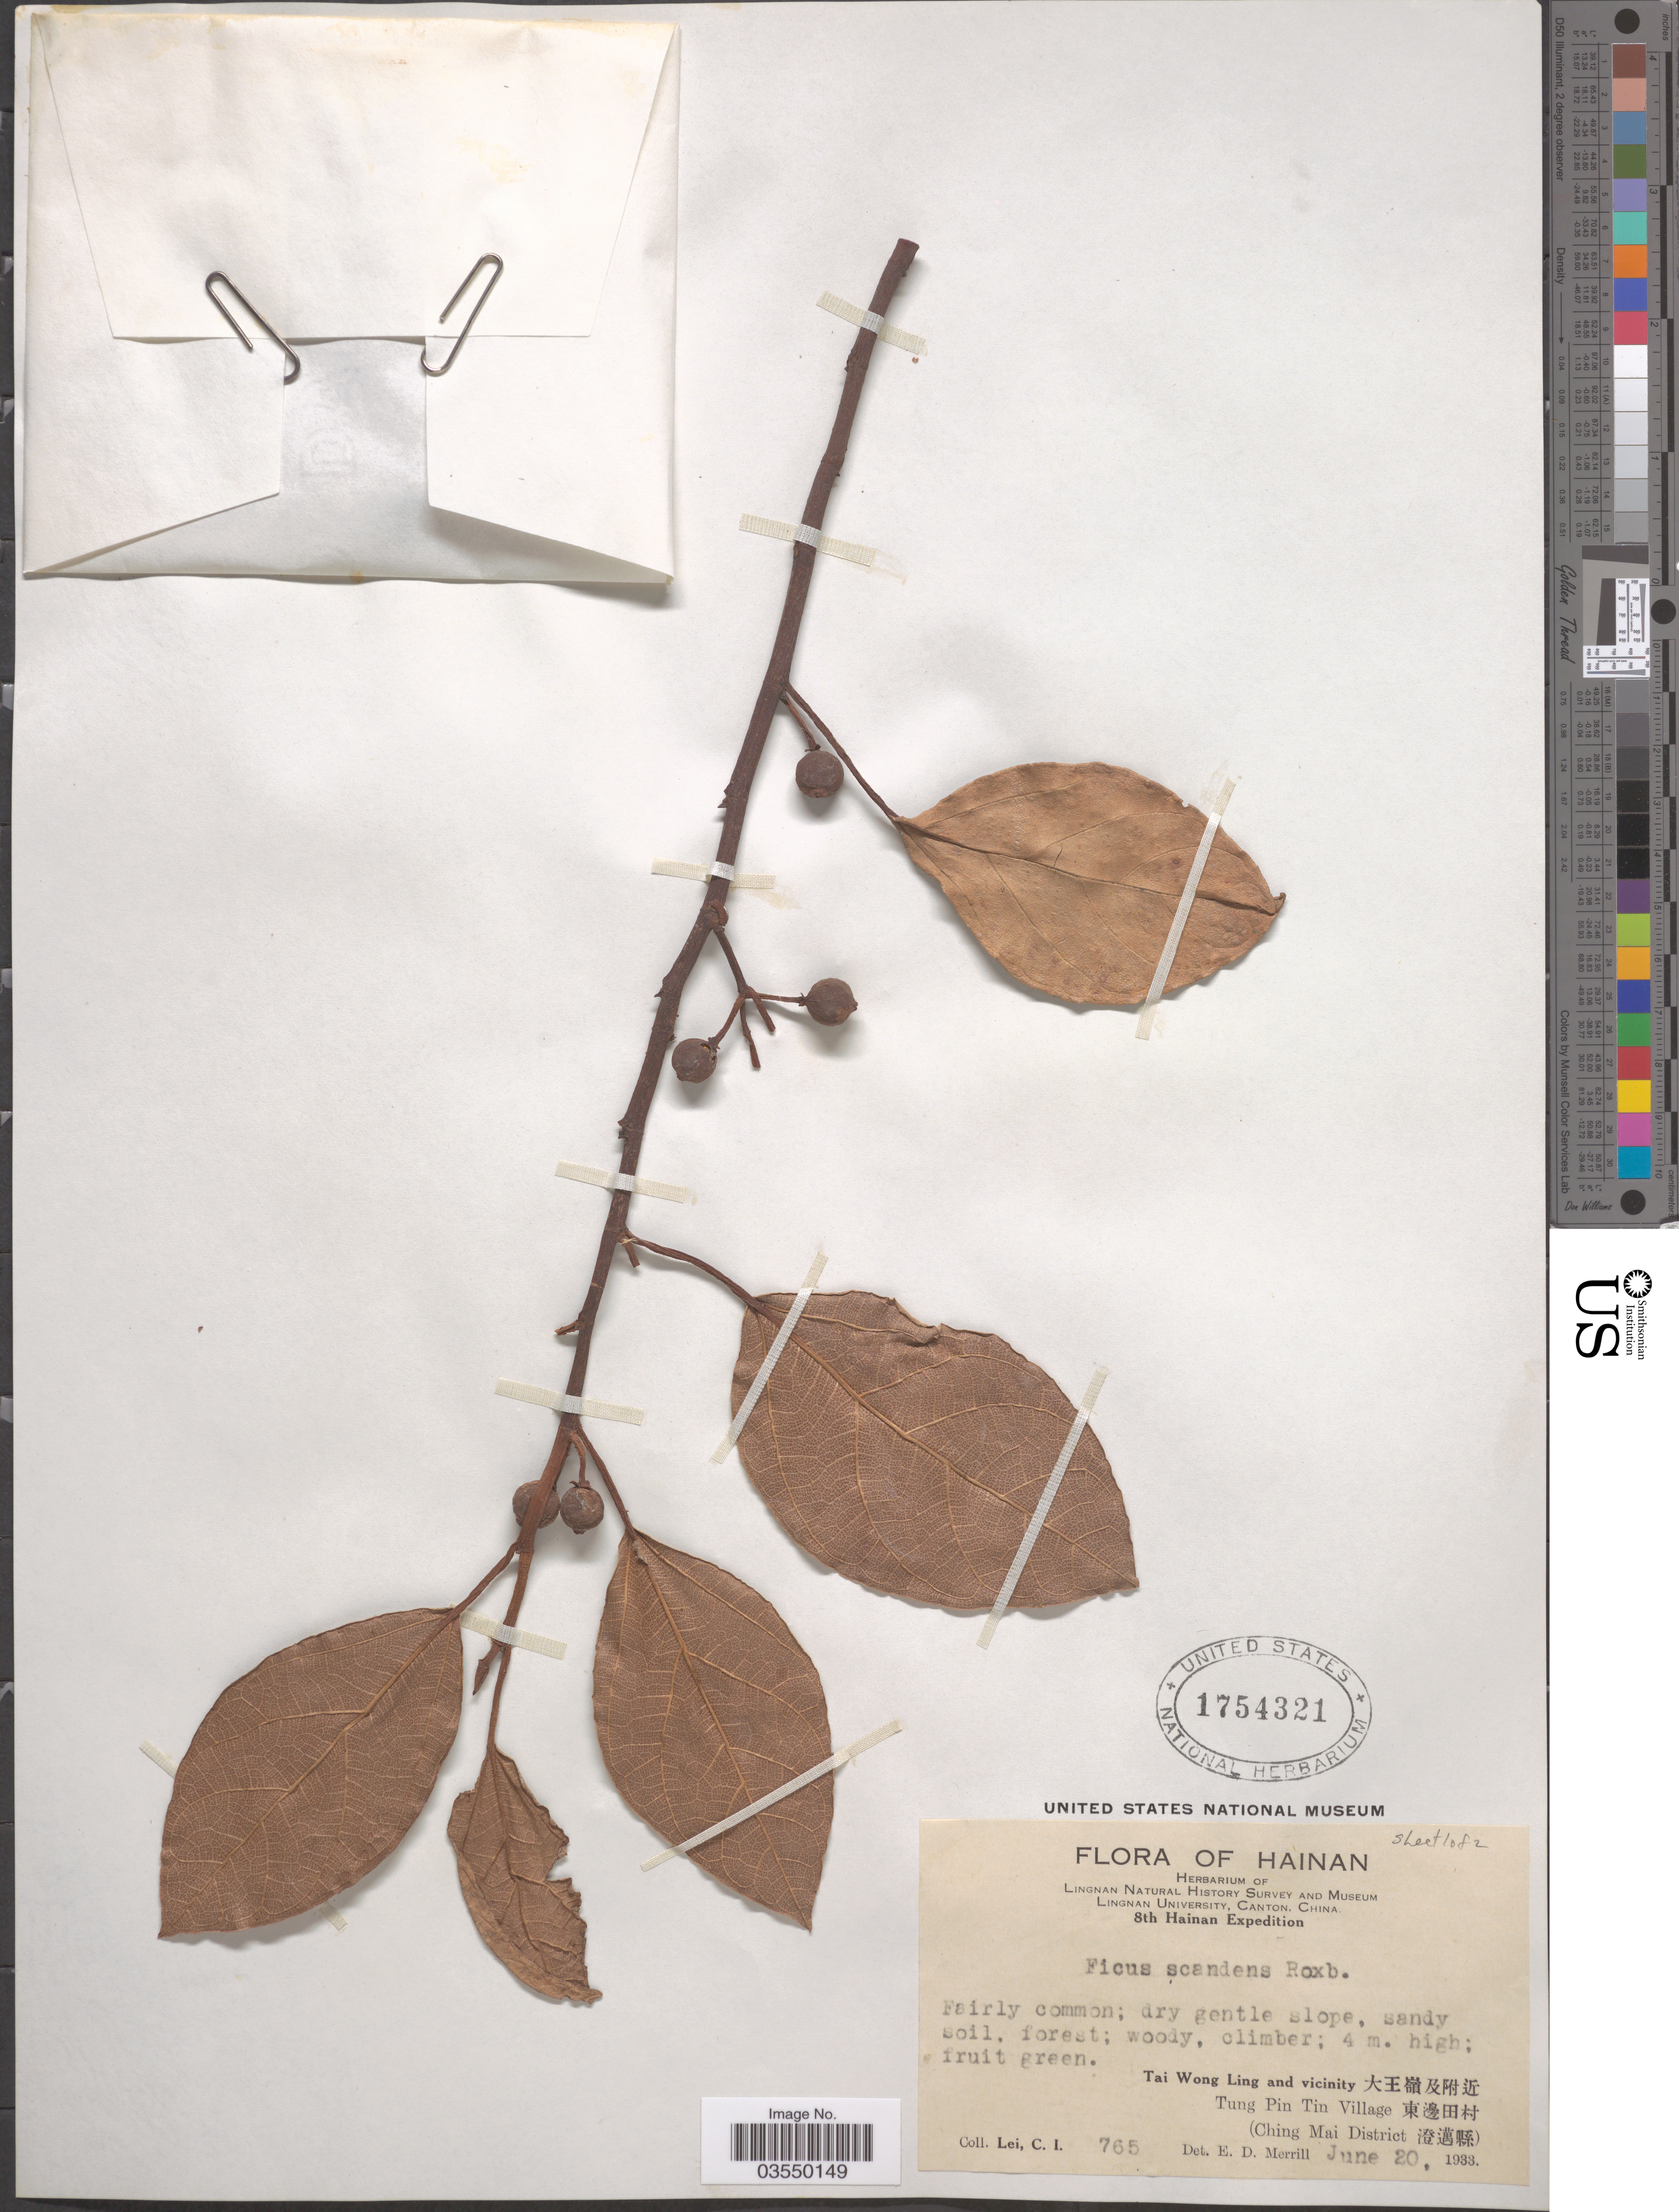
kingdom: Plantae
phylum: Tracheophyta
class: Magnoliopsida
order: Rosales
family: Moraceae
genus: Ficus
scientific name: Ficus hederacea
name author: Roxb.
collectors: C. I. Lei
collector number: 765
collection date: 1933-06-20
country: China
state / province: Hainan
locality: Tai Wong Ling and vicinity X. Tung Pin Tin Village X (Ching Mai District X).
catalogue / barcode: US 1754321